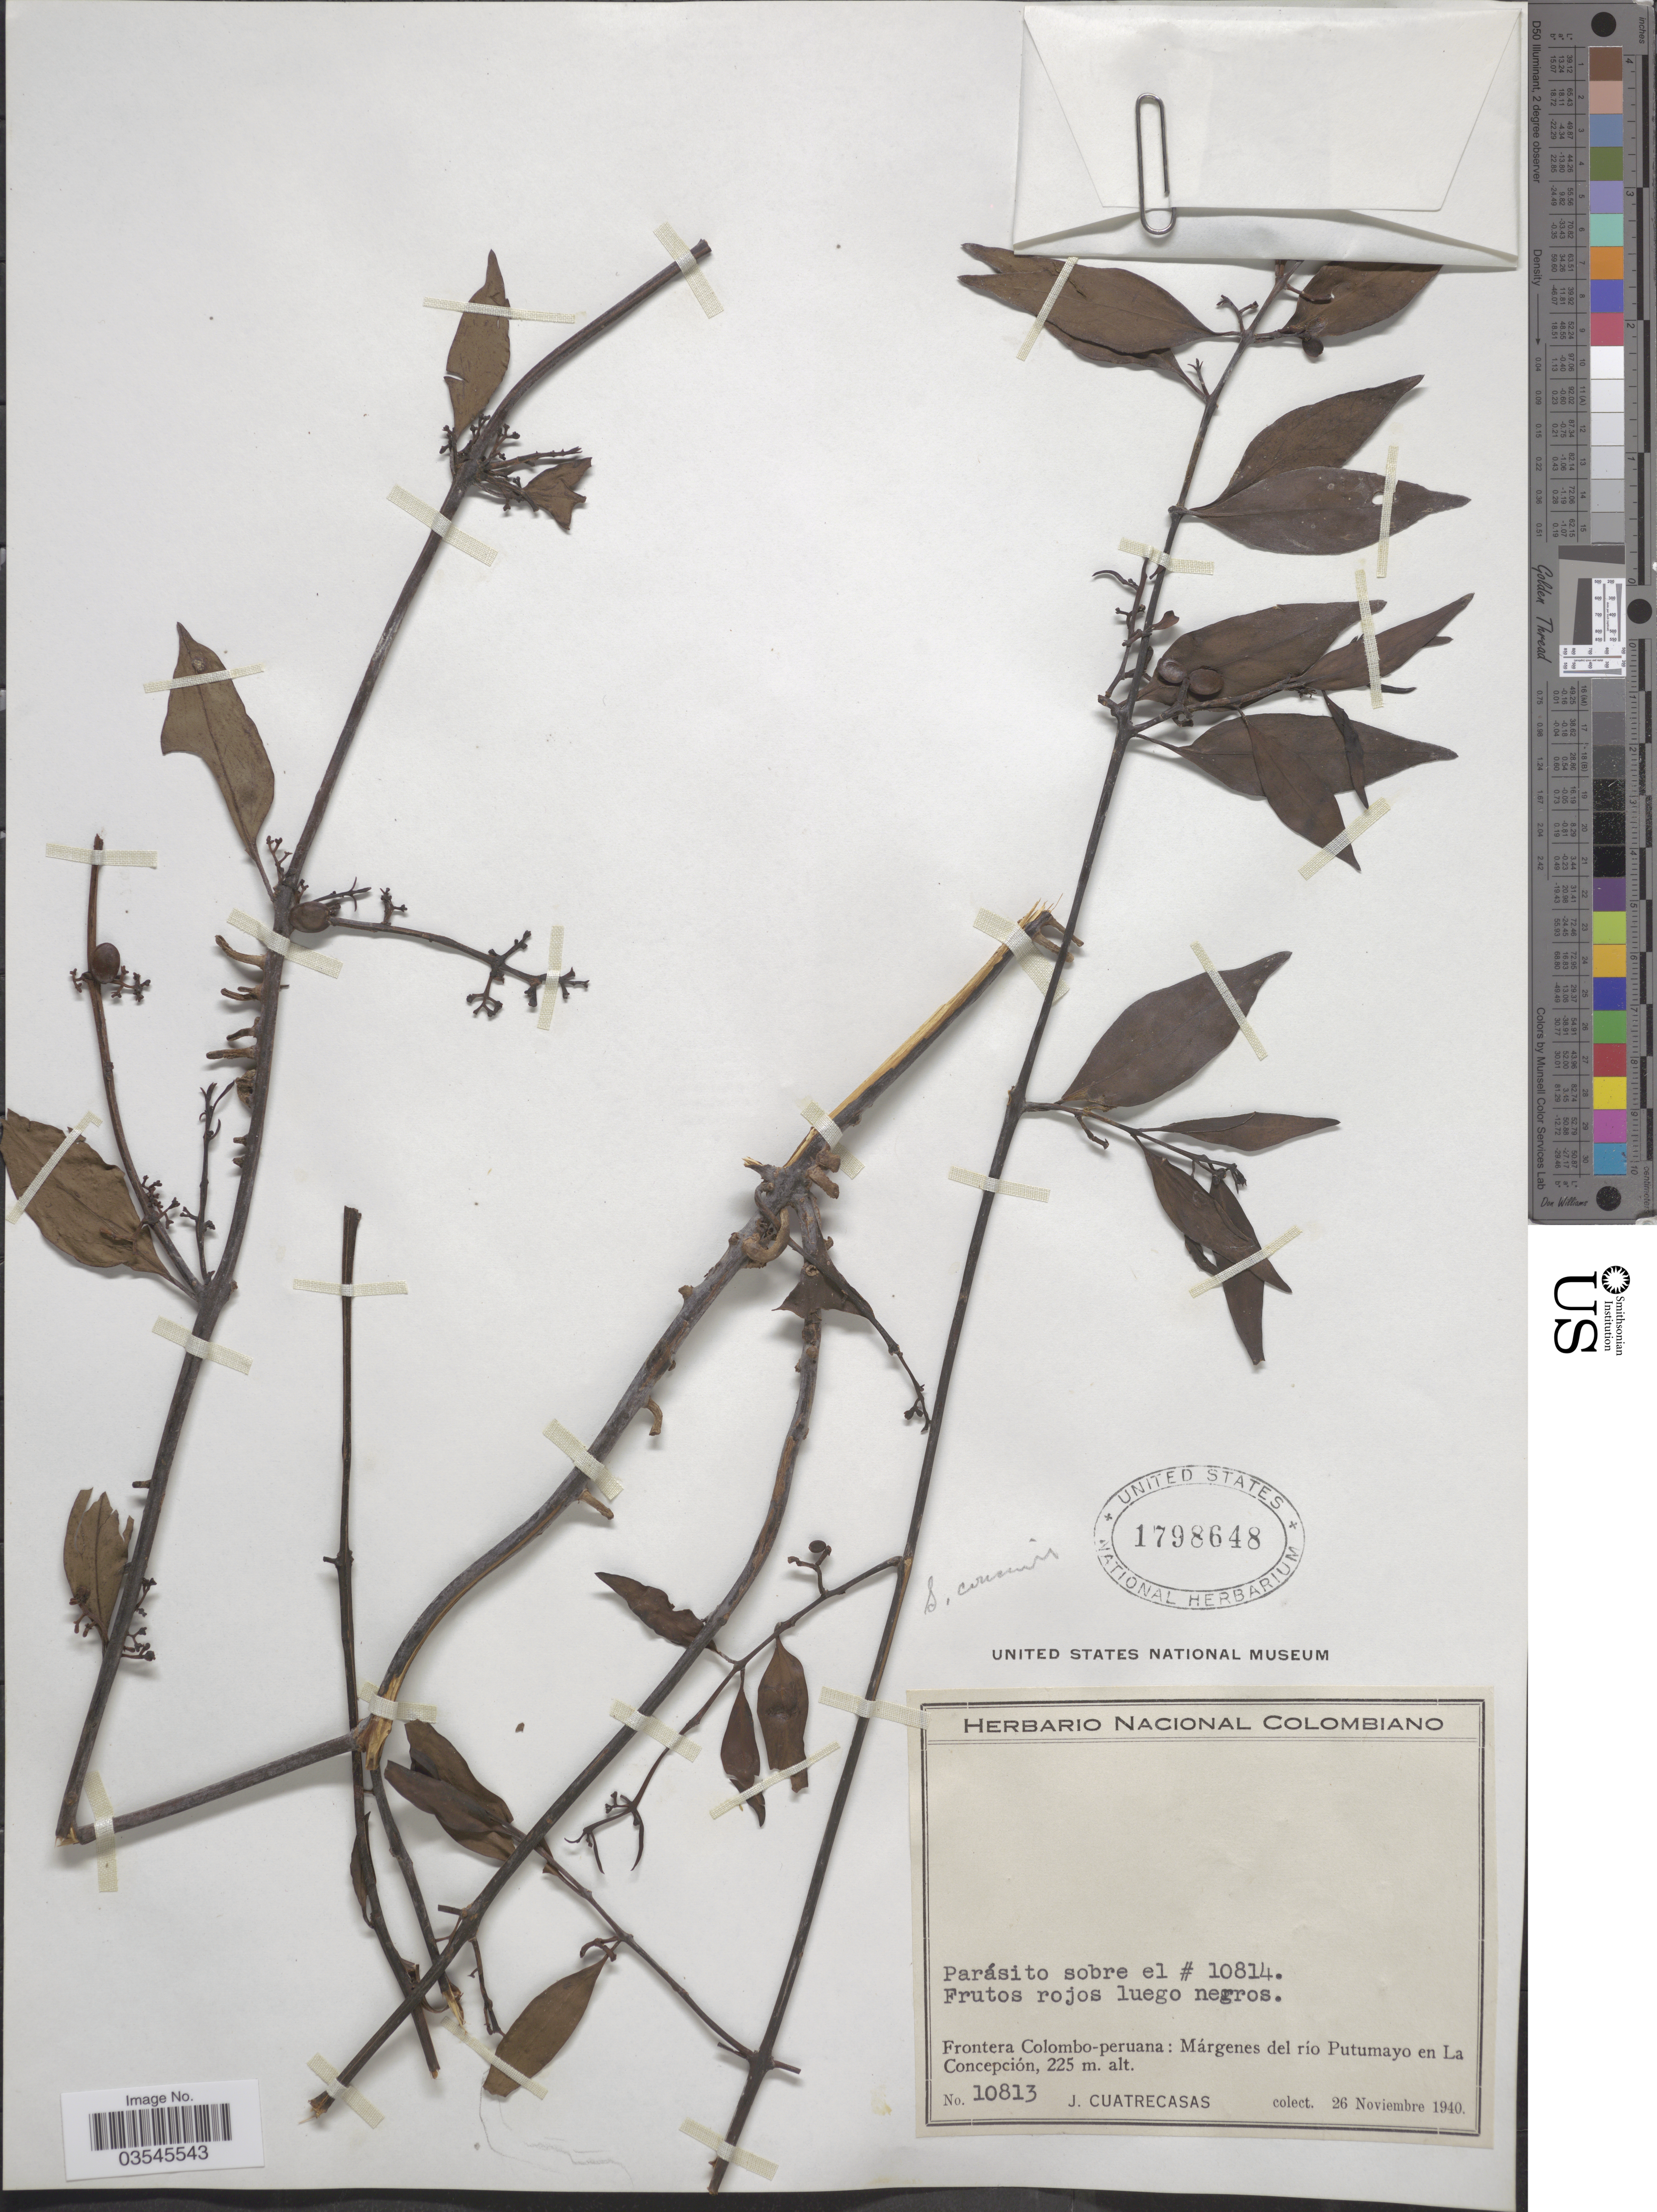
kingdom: Plantae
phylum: Tracheophyta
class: Magnoliopsida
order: Santalales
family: Loranthaceae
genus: Struthanthus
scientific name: Struthanthus sp.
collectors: J. Cuatrecasas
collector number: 10813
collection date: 1940-11-26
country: Colombia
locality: Frontera Colombo-peruana: Márgenes del río Putumayo en La Concepción.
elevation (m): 225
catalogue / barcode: US 1798648